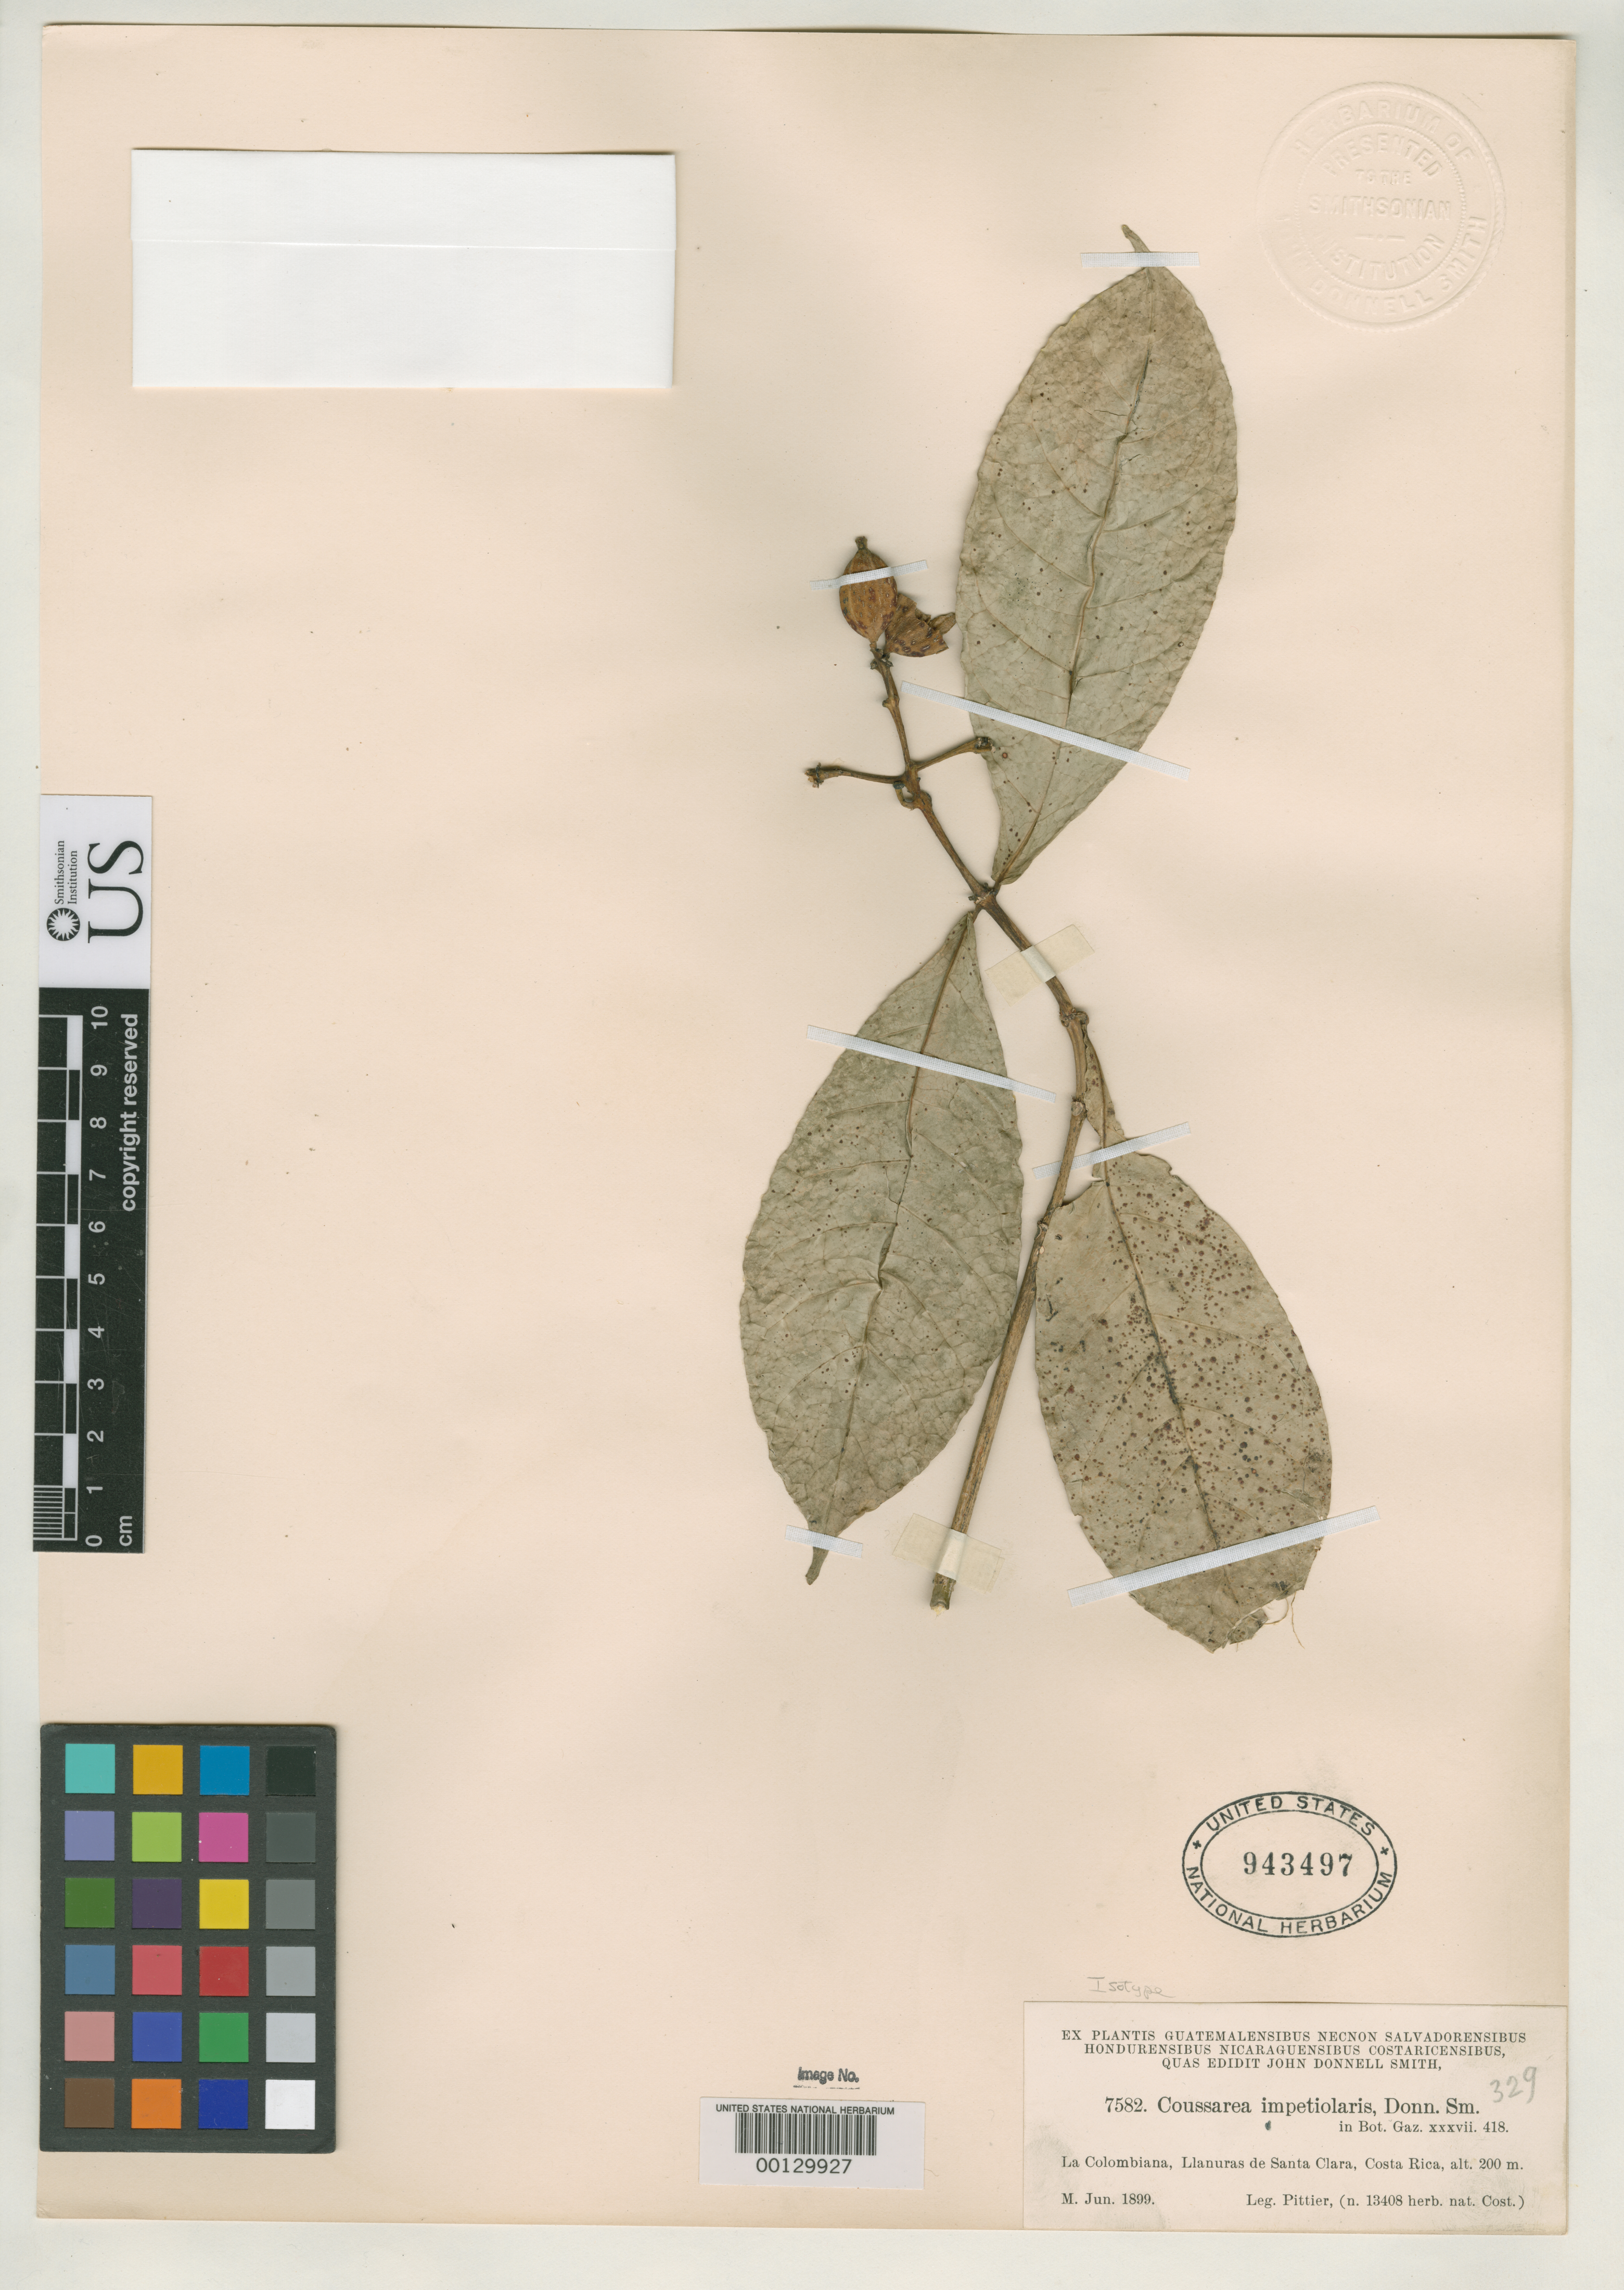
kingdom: Plantae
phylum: Tracheophyta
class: Magnoliopsida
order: Gentianales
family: Rubiaceae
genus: Coussarea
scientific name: Coussarea impetiolaris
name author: Donn. Sm.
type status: Type Collection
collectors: H. F. Pittier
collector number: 7582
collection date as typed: Jun 1899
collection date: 1899-06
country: Costa Rica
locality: La Colombiana, Llanuras de Santa Clara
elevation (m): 200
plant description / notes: One of two sheets (syntypes?) received ex John Donnell Smith herbarium. This sheet (USNH 943498) cited as "holotype" by Lorence (1999, Nomenclator: 42).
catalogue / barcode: US 943497